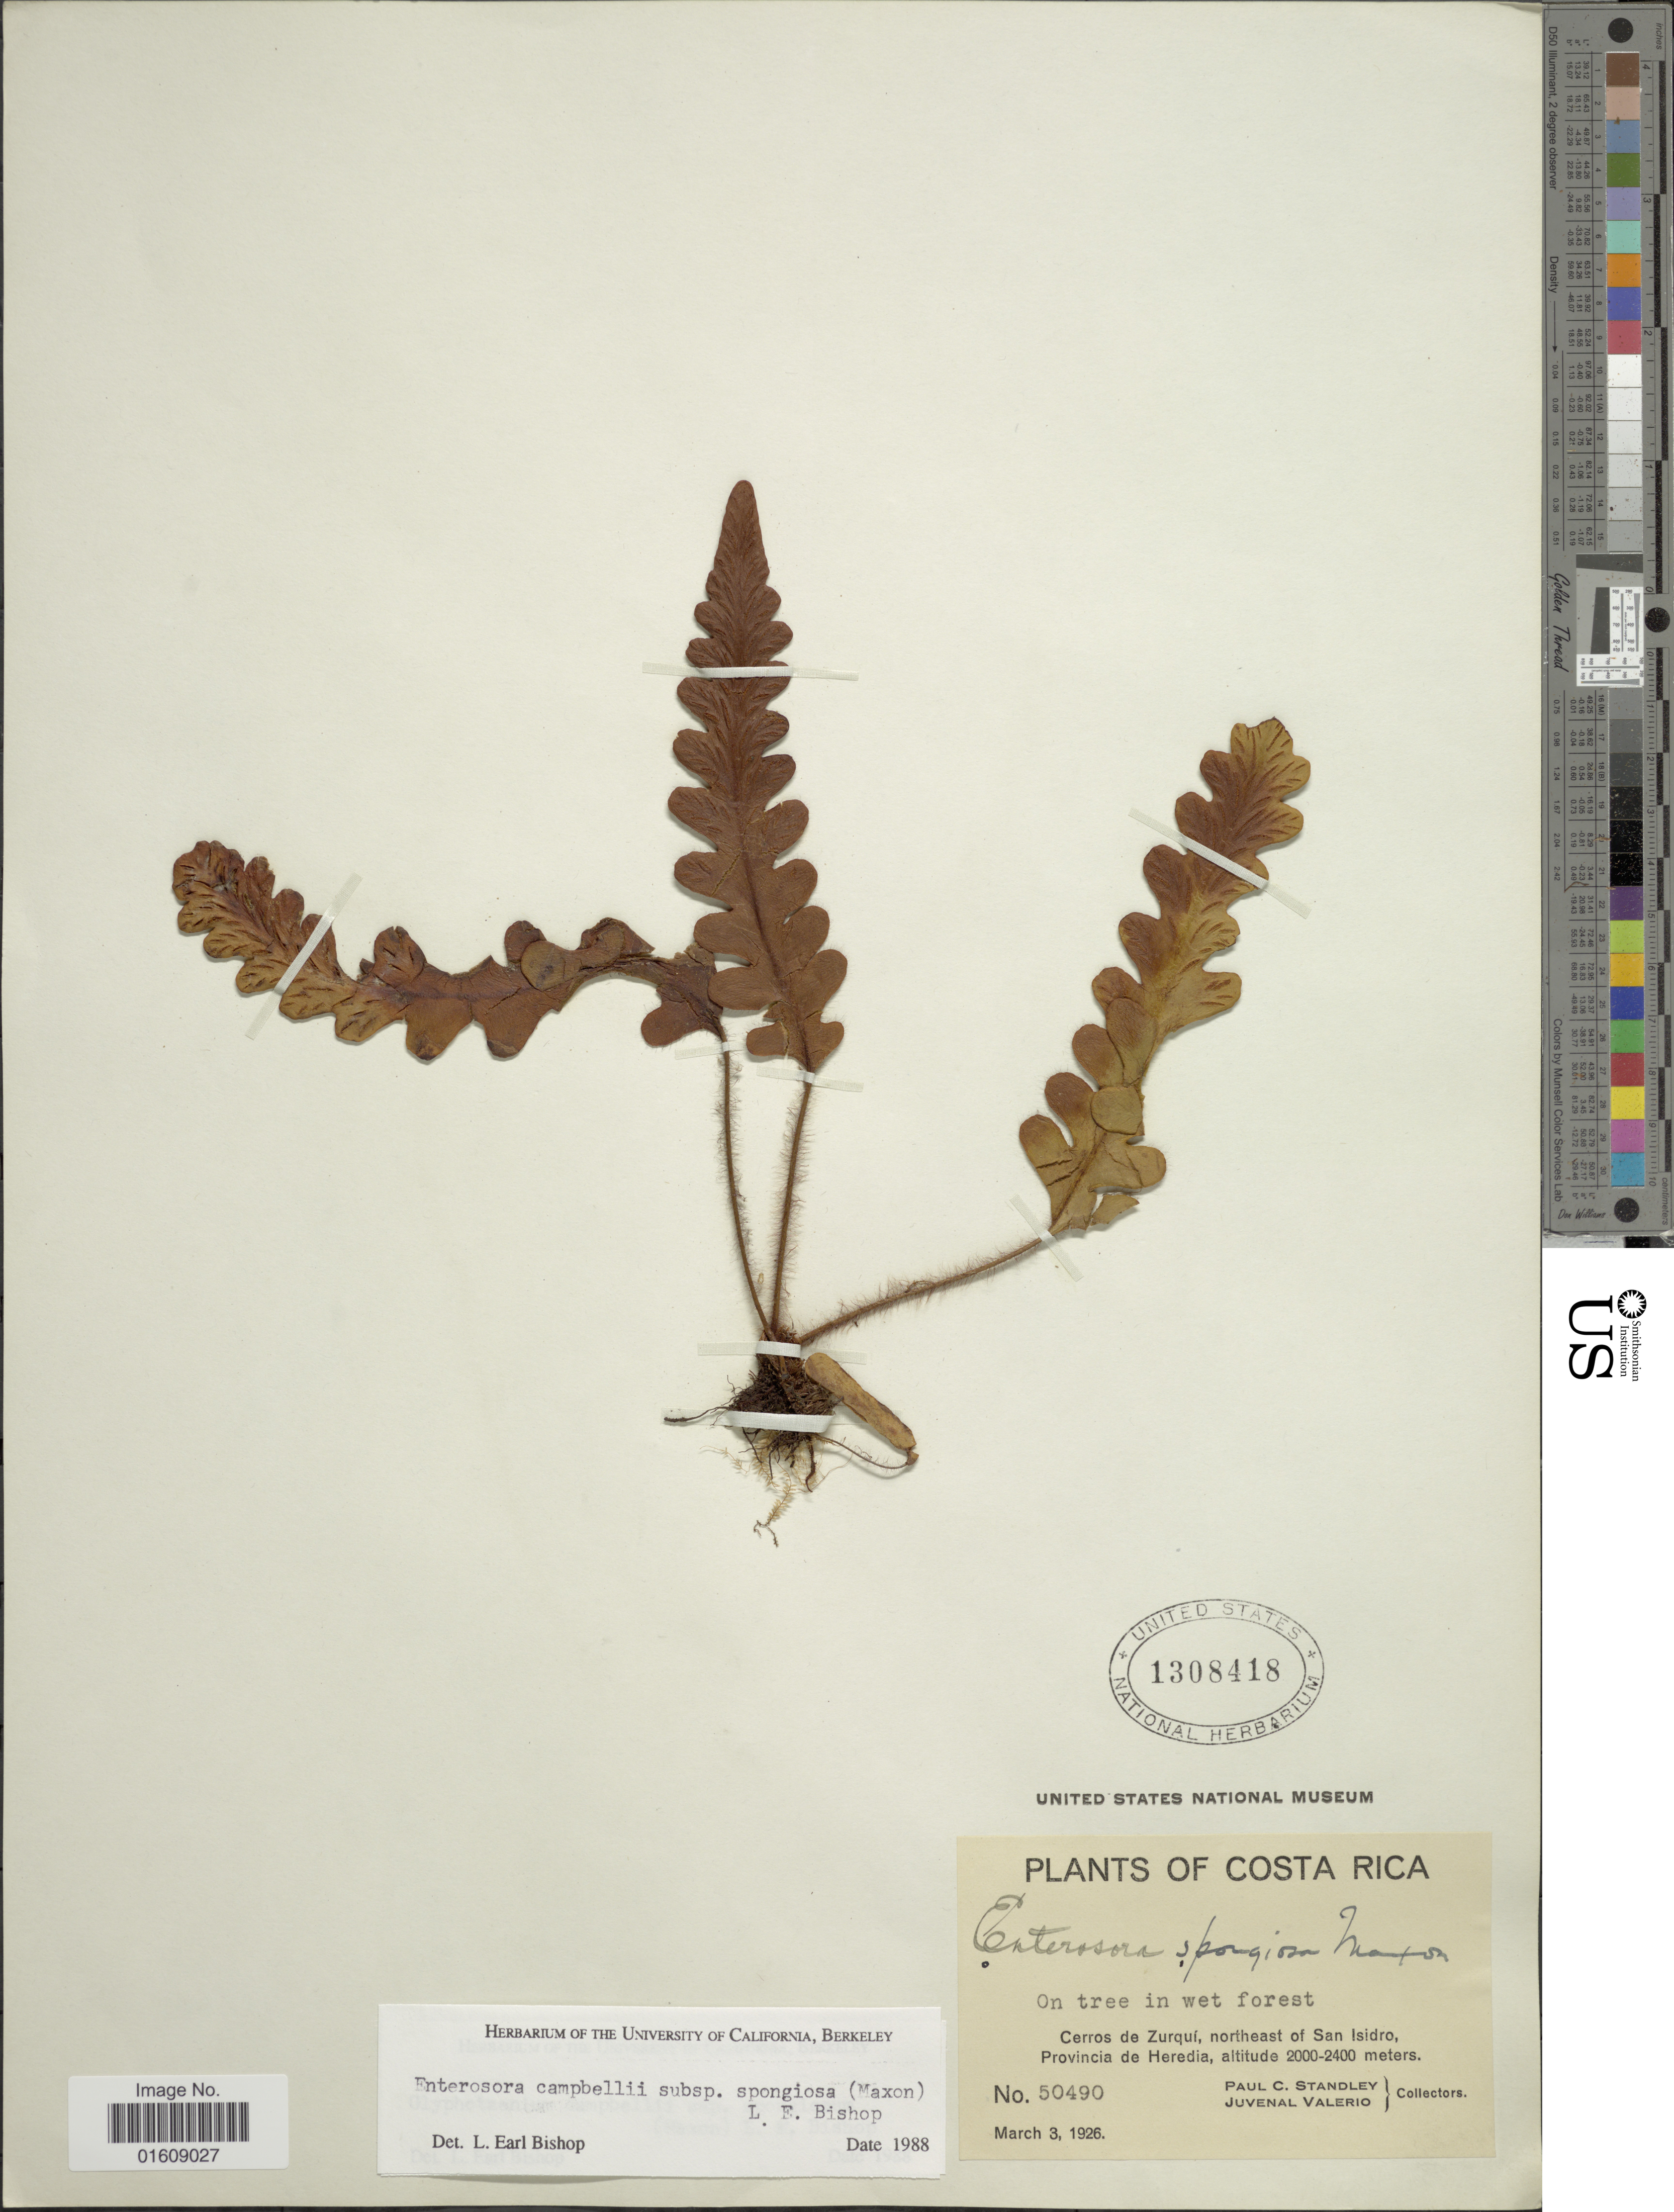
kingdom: Plantae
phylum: Tracheophyta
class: Polypodiopsida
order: Polypodiales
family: Polypodiaceae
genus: Enterosora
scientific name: Enterosora campbellii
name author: Baker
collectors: P. C. Standley & J. Valerio R.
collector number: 50490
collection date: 1926-03-03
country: Costa Rica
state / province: Heredia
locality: Costa Rica, Cerros de Zurquí, northeast of San Isidro, Provincia de Heredia.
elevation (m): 2000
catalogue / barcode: US 1308418